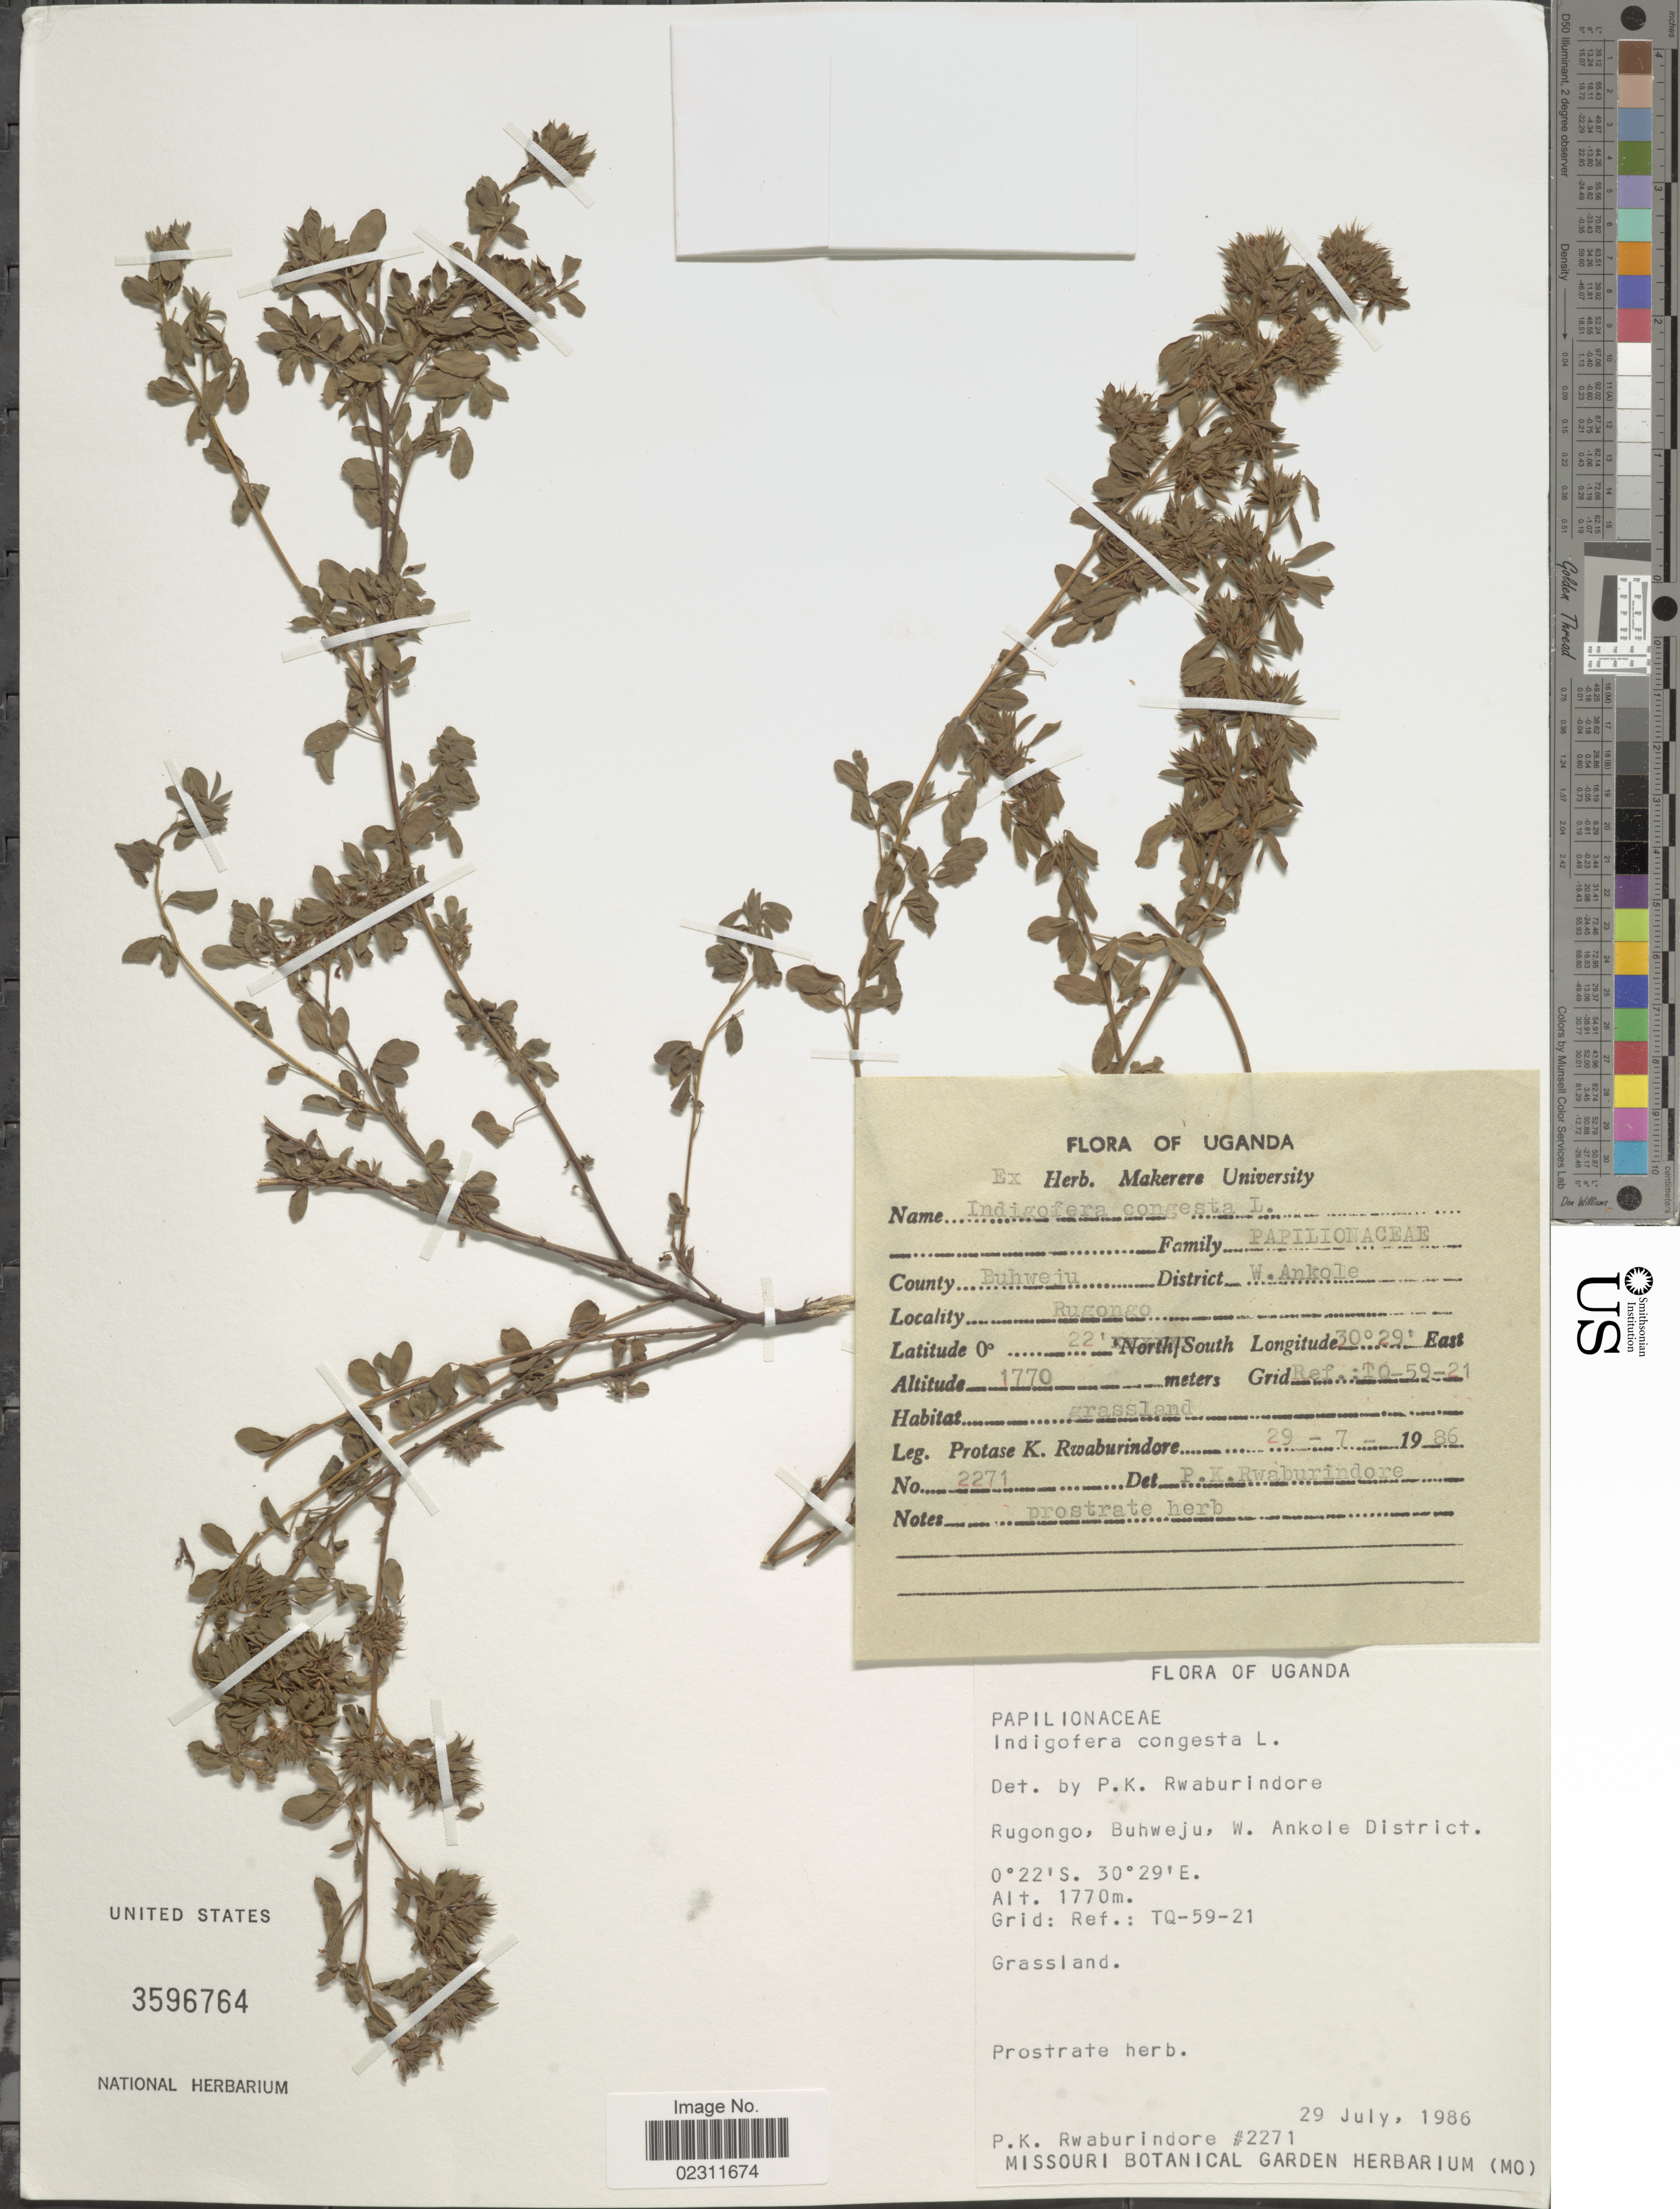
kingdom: Plantae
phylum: Tracheophyta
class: Magnoliopsida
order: Fabales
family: Fabaceae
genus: Indigofera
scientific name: Indigofera congesta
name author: Baker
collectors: P. Rwaburindore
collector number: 2271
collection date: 1986-07-29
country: Uganda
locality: Rugongo, Buhweju, W. Ankole District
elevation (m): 1770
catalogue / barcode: US 3596764